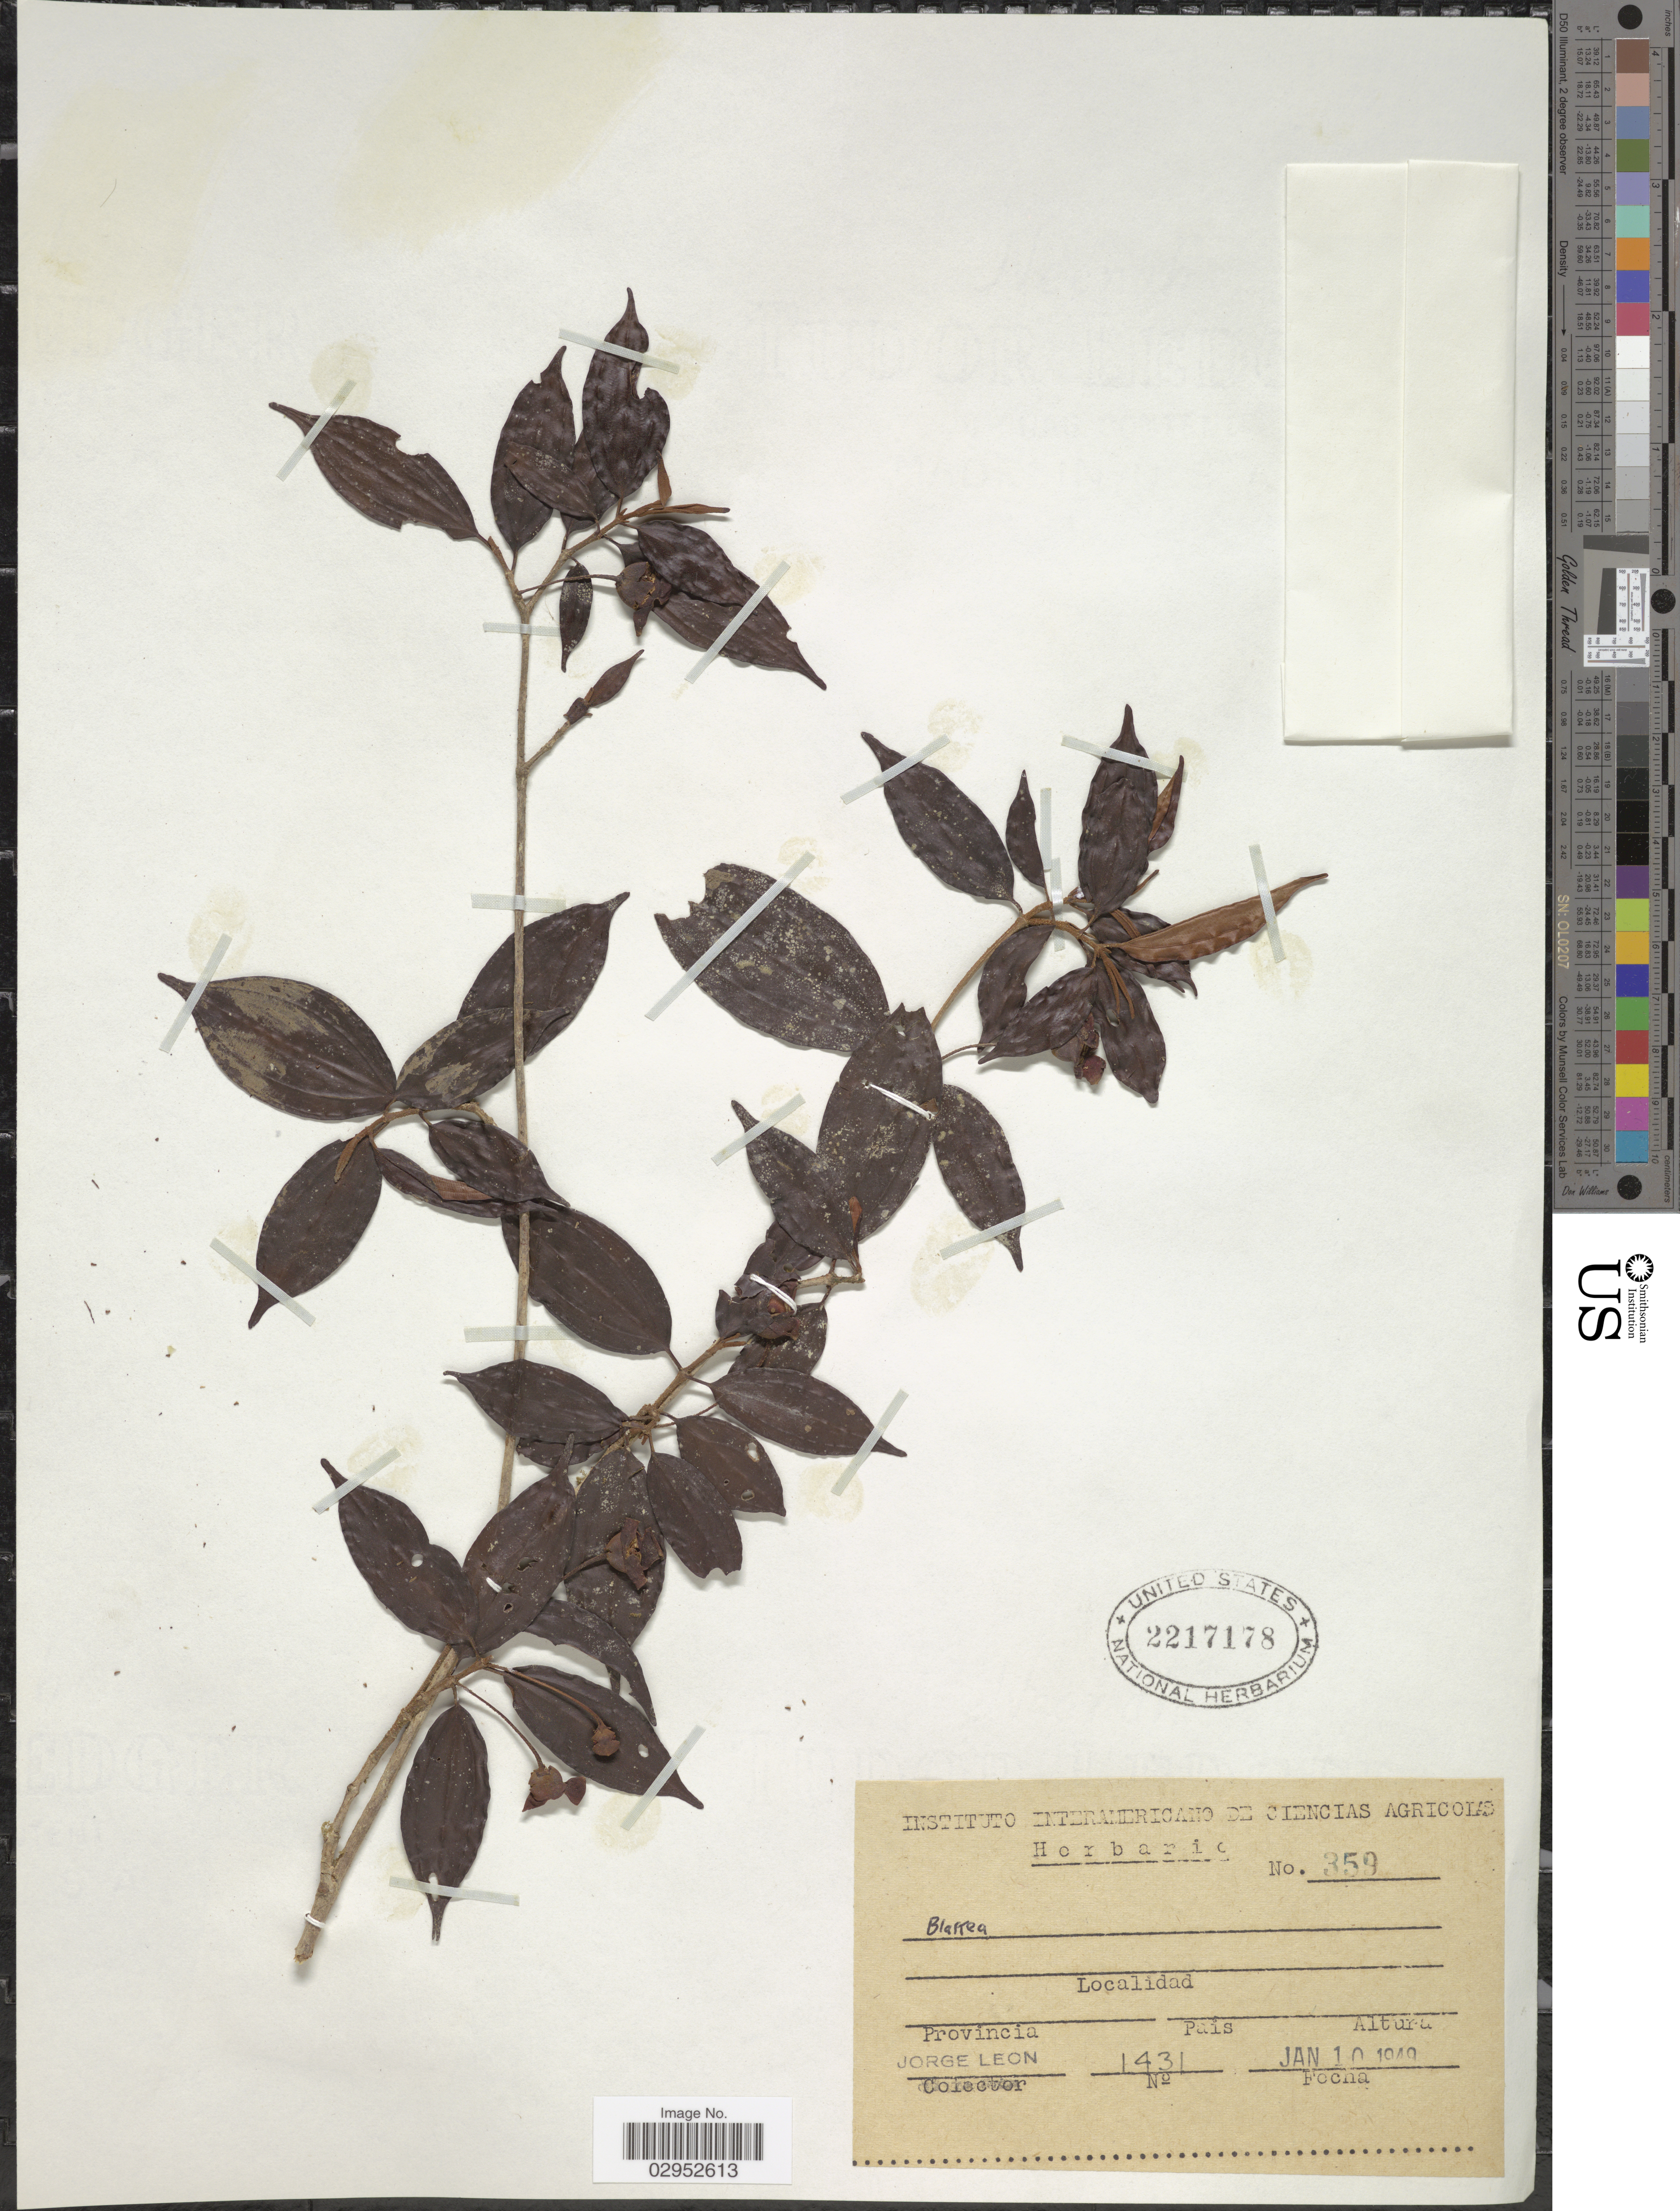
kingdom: Plantae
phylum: Tracheophyta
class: Magnoliopsida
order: Myrtales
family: Melastomataceae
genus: Blakea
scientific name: Blakea anomala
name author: Donn. Sm.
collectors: J. León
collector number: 1431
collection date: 1949-01-10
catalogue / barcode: US 2217178